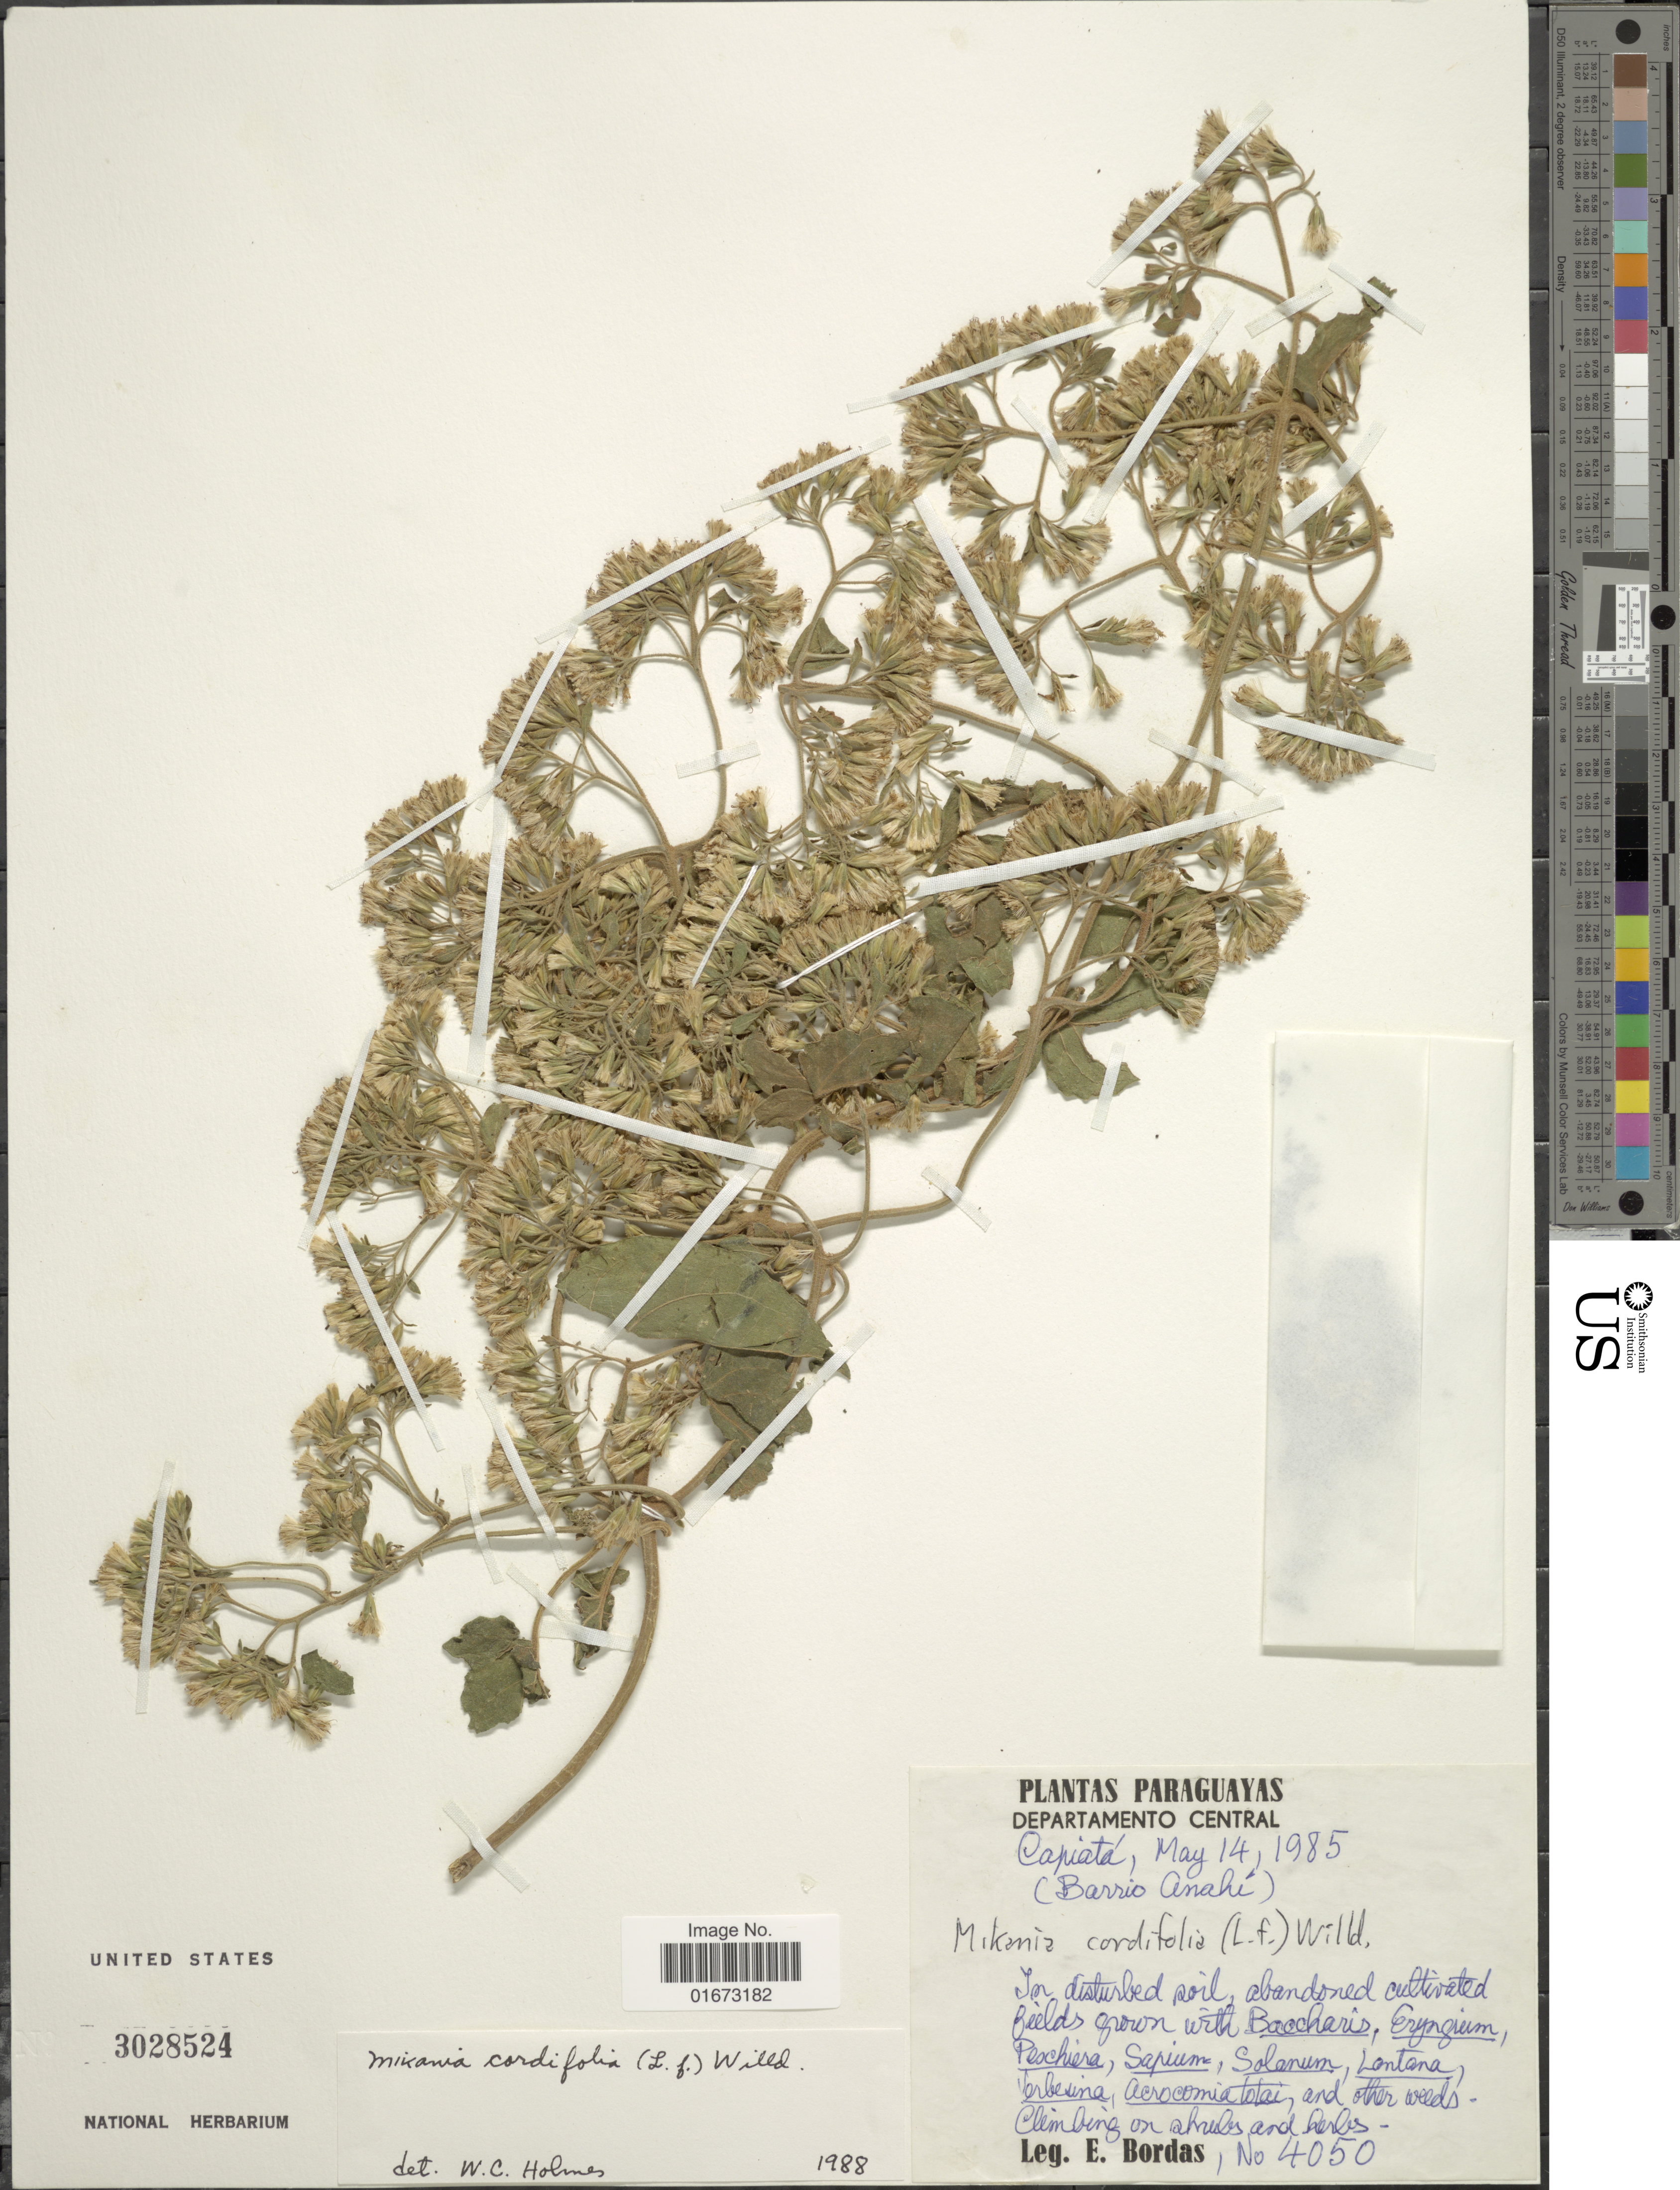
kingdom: Plantae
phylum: Tracheophyta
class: Magnoliopsida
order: Asterales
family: Asteraceae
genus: Mikania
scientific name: Mikania cordifolia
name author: Kunth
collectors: E. Bordas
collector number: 4050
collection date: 1985-05-14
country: Paraguay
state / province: Central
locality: Departamento Central, Capiatá, (Barrio Anahí)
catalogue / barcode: US 3028524